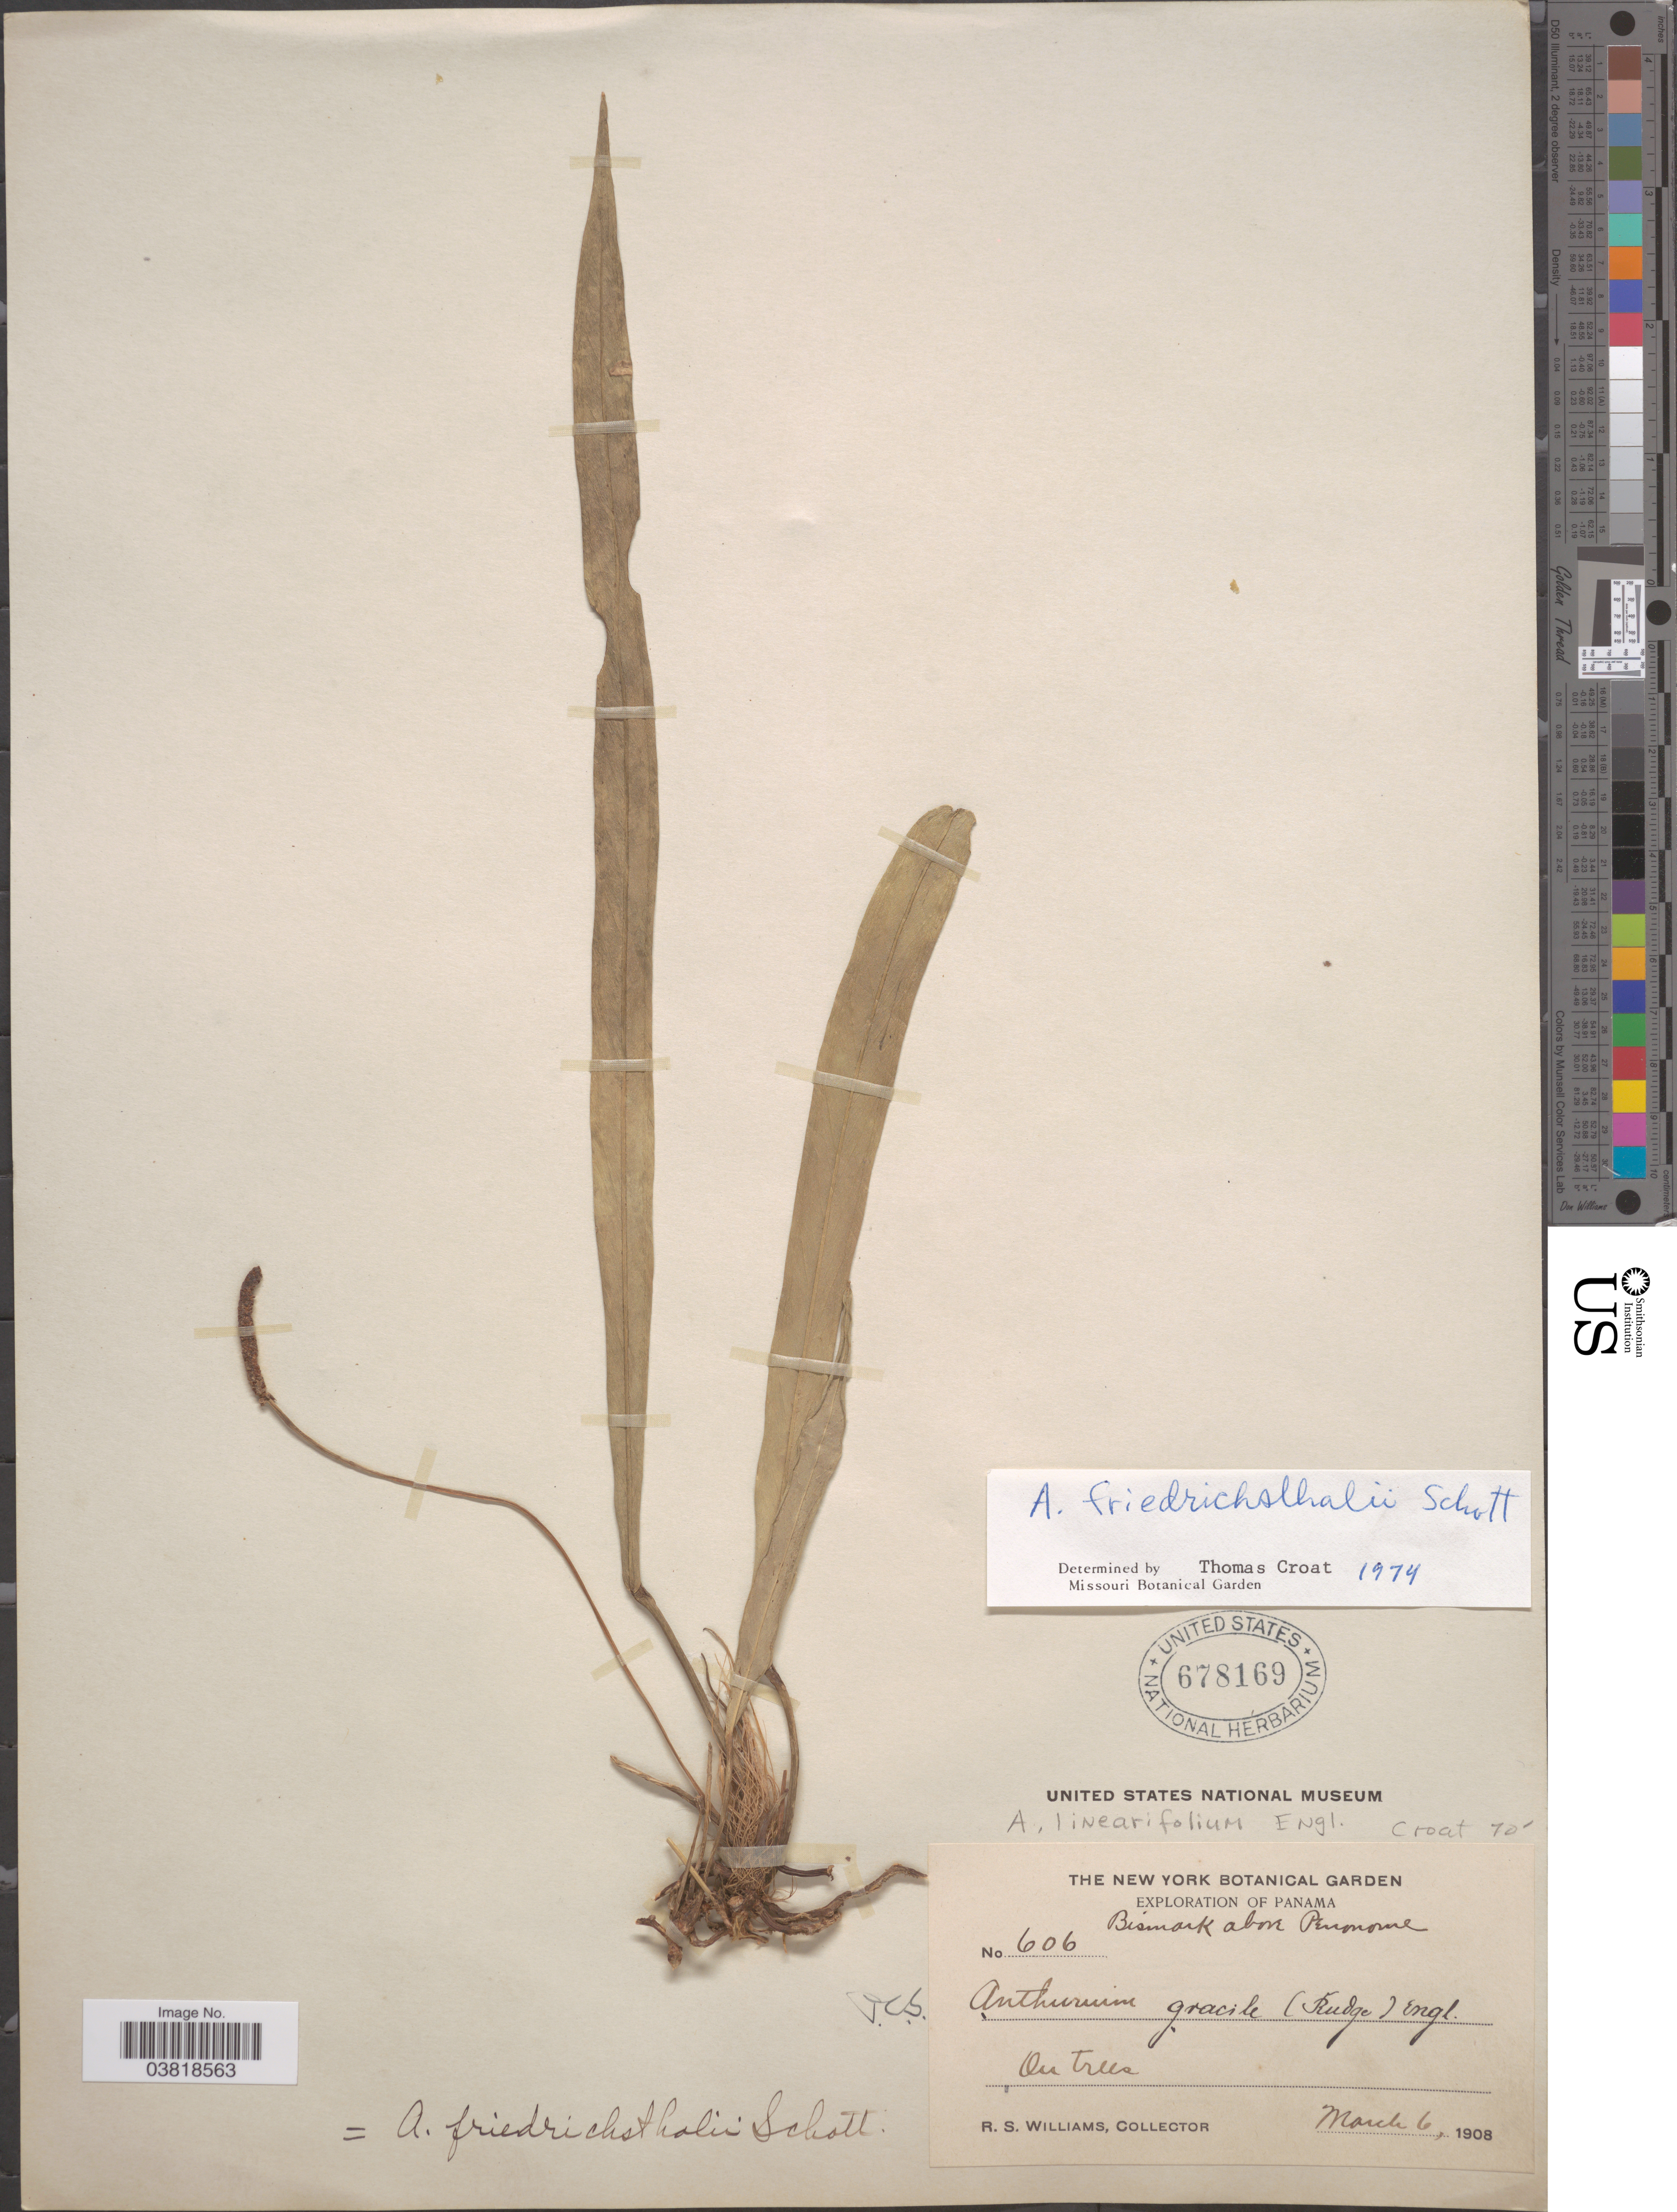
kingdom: Plantae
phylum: Tracheophyta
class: Liliopsida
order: Alismatales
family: Araceae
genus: Anthurium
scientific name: Anthurium friedrichsthalii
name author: Schott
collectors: R. S. Williams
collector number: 606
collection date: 1908-03-06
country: Panama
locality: Bismark above Penonome.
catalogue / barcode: US 678169